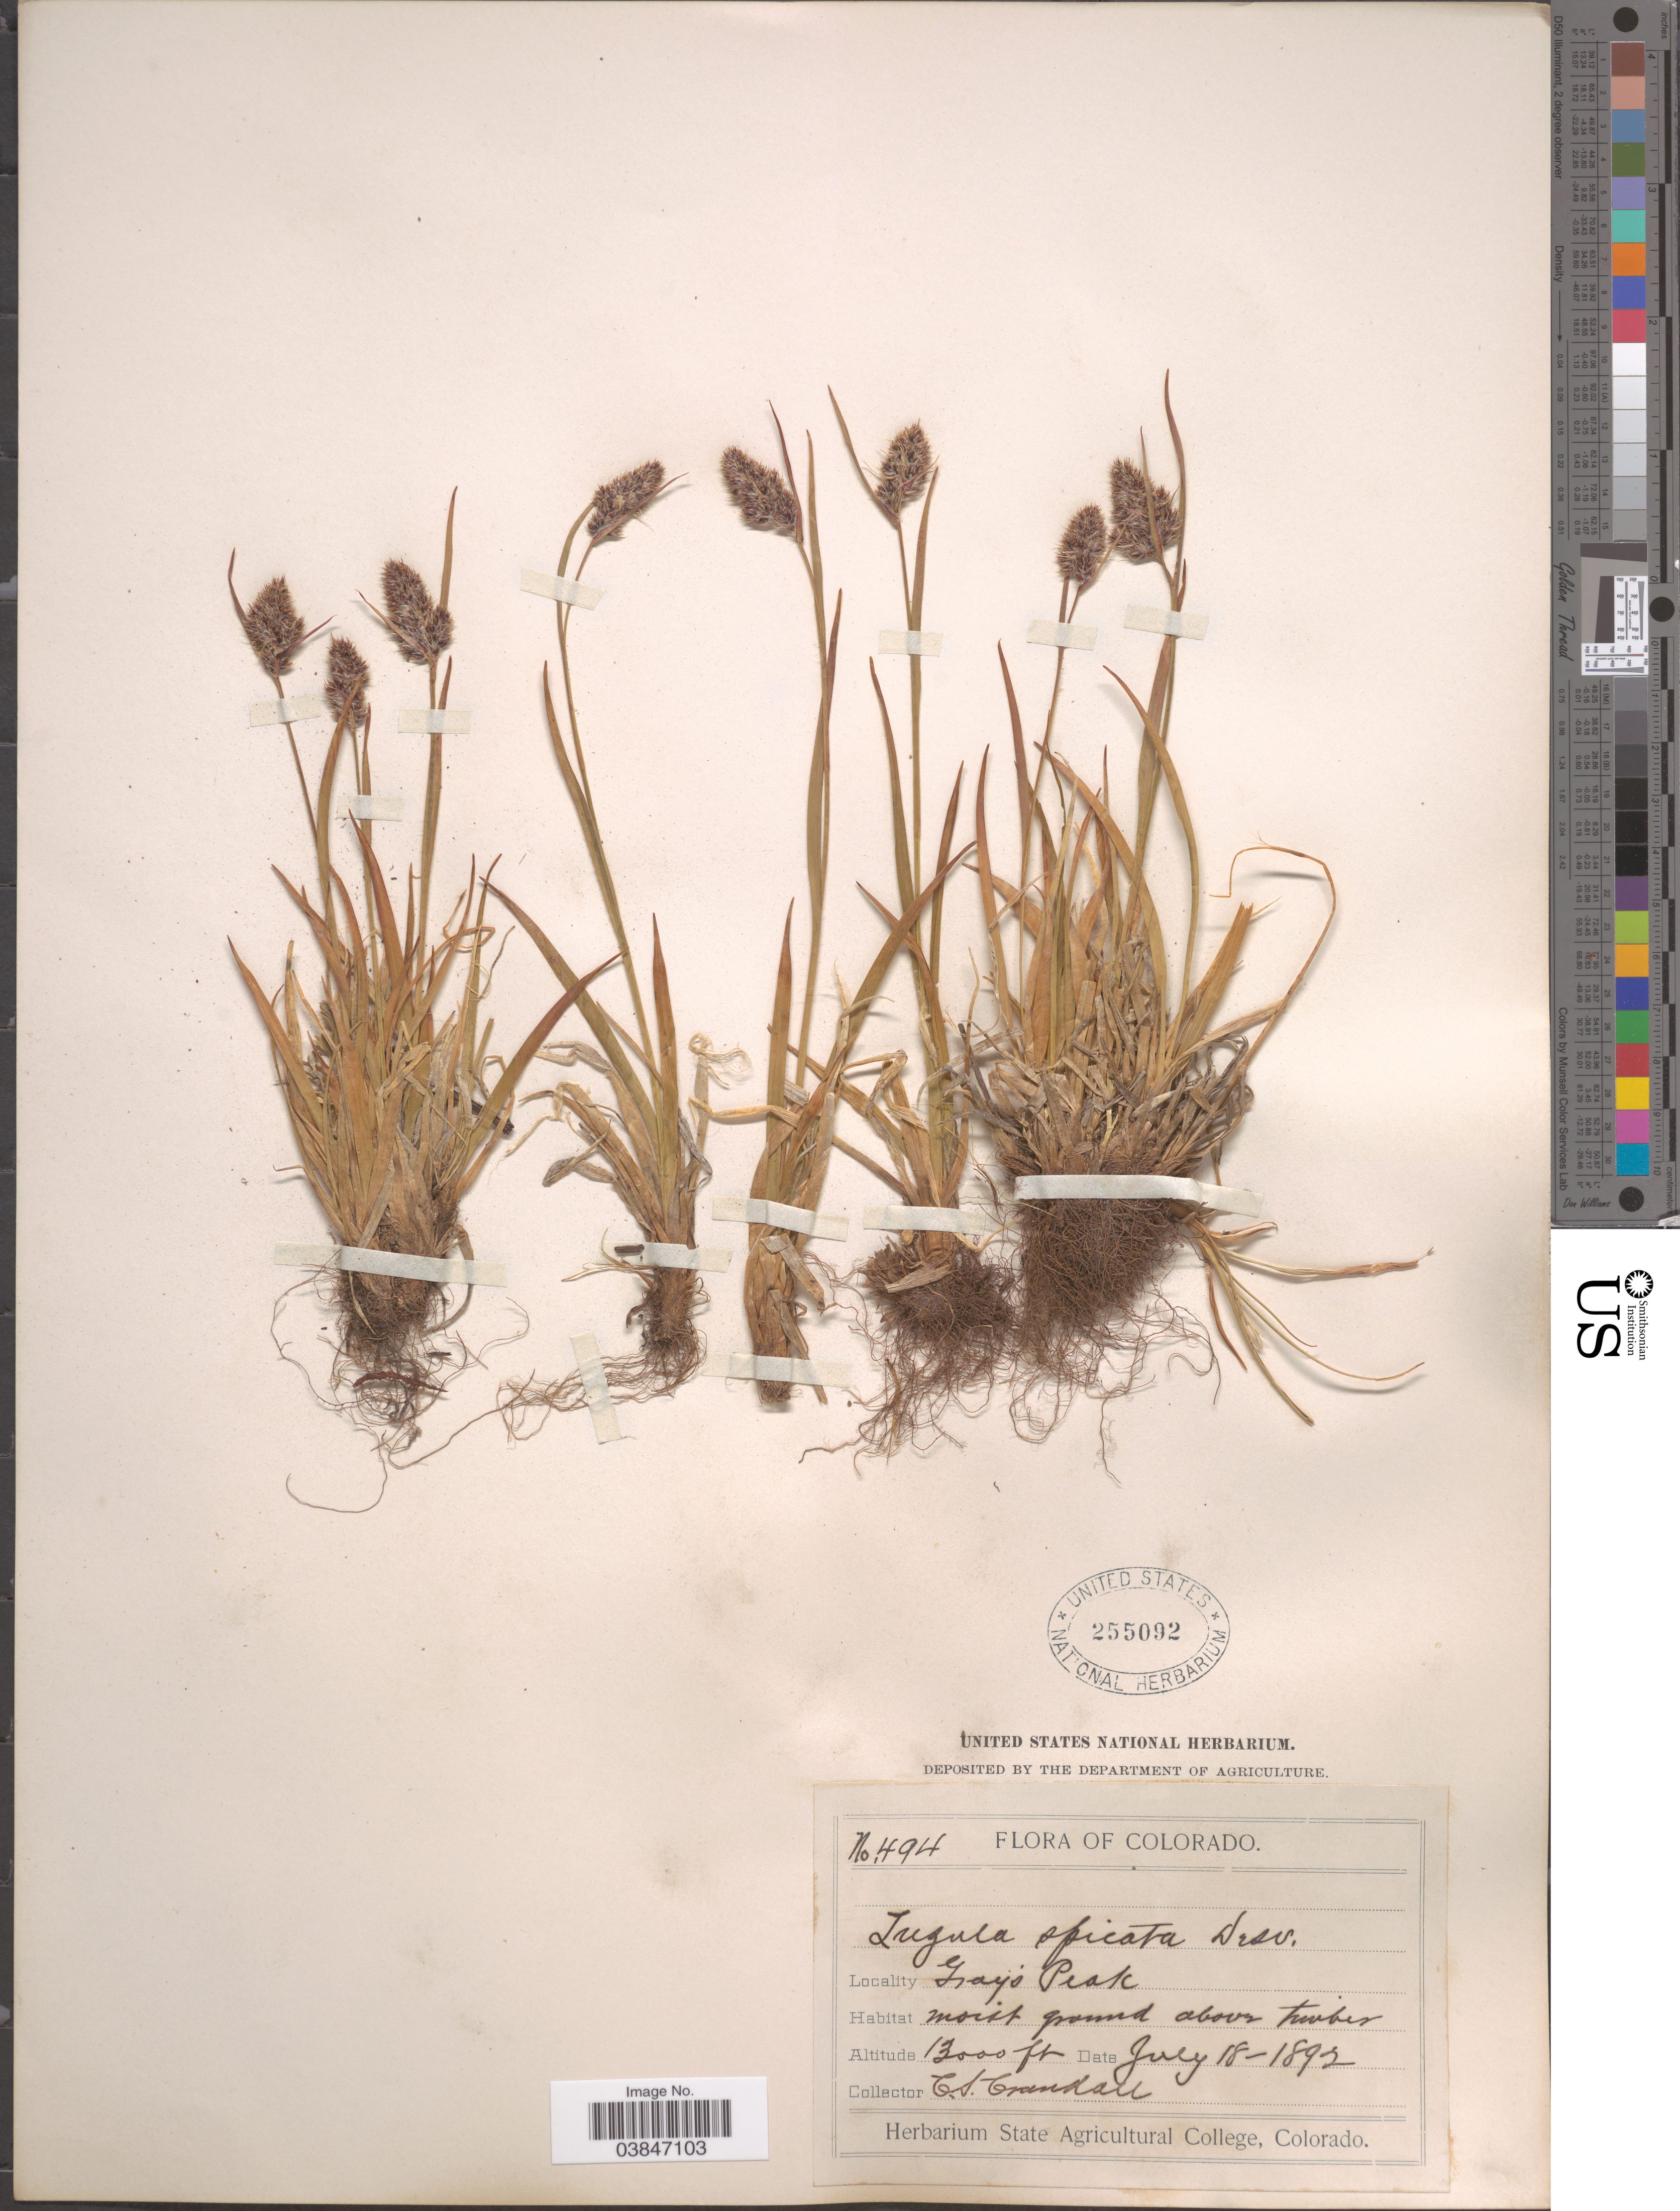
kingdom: Plantae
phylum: Tracheophyta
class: Liliopsida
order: Poales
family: Juncaceae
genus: Luzula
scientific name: Luzula spicata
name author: (L.) DC.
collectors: C. Crandall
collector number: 494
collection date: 1892-07-18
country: United States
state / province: Colorado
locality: Gray's Peak.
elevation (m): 3962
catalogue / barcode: US 255092